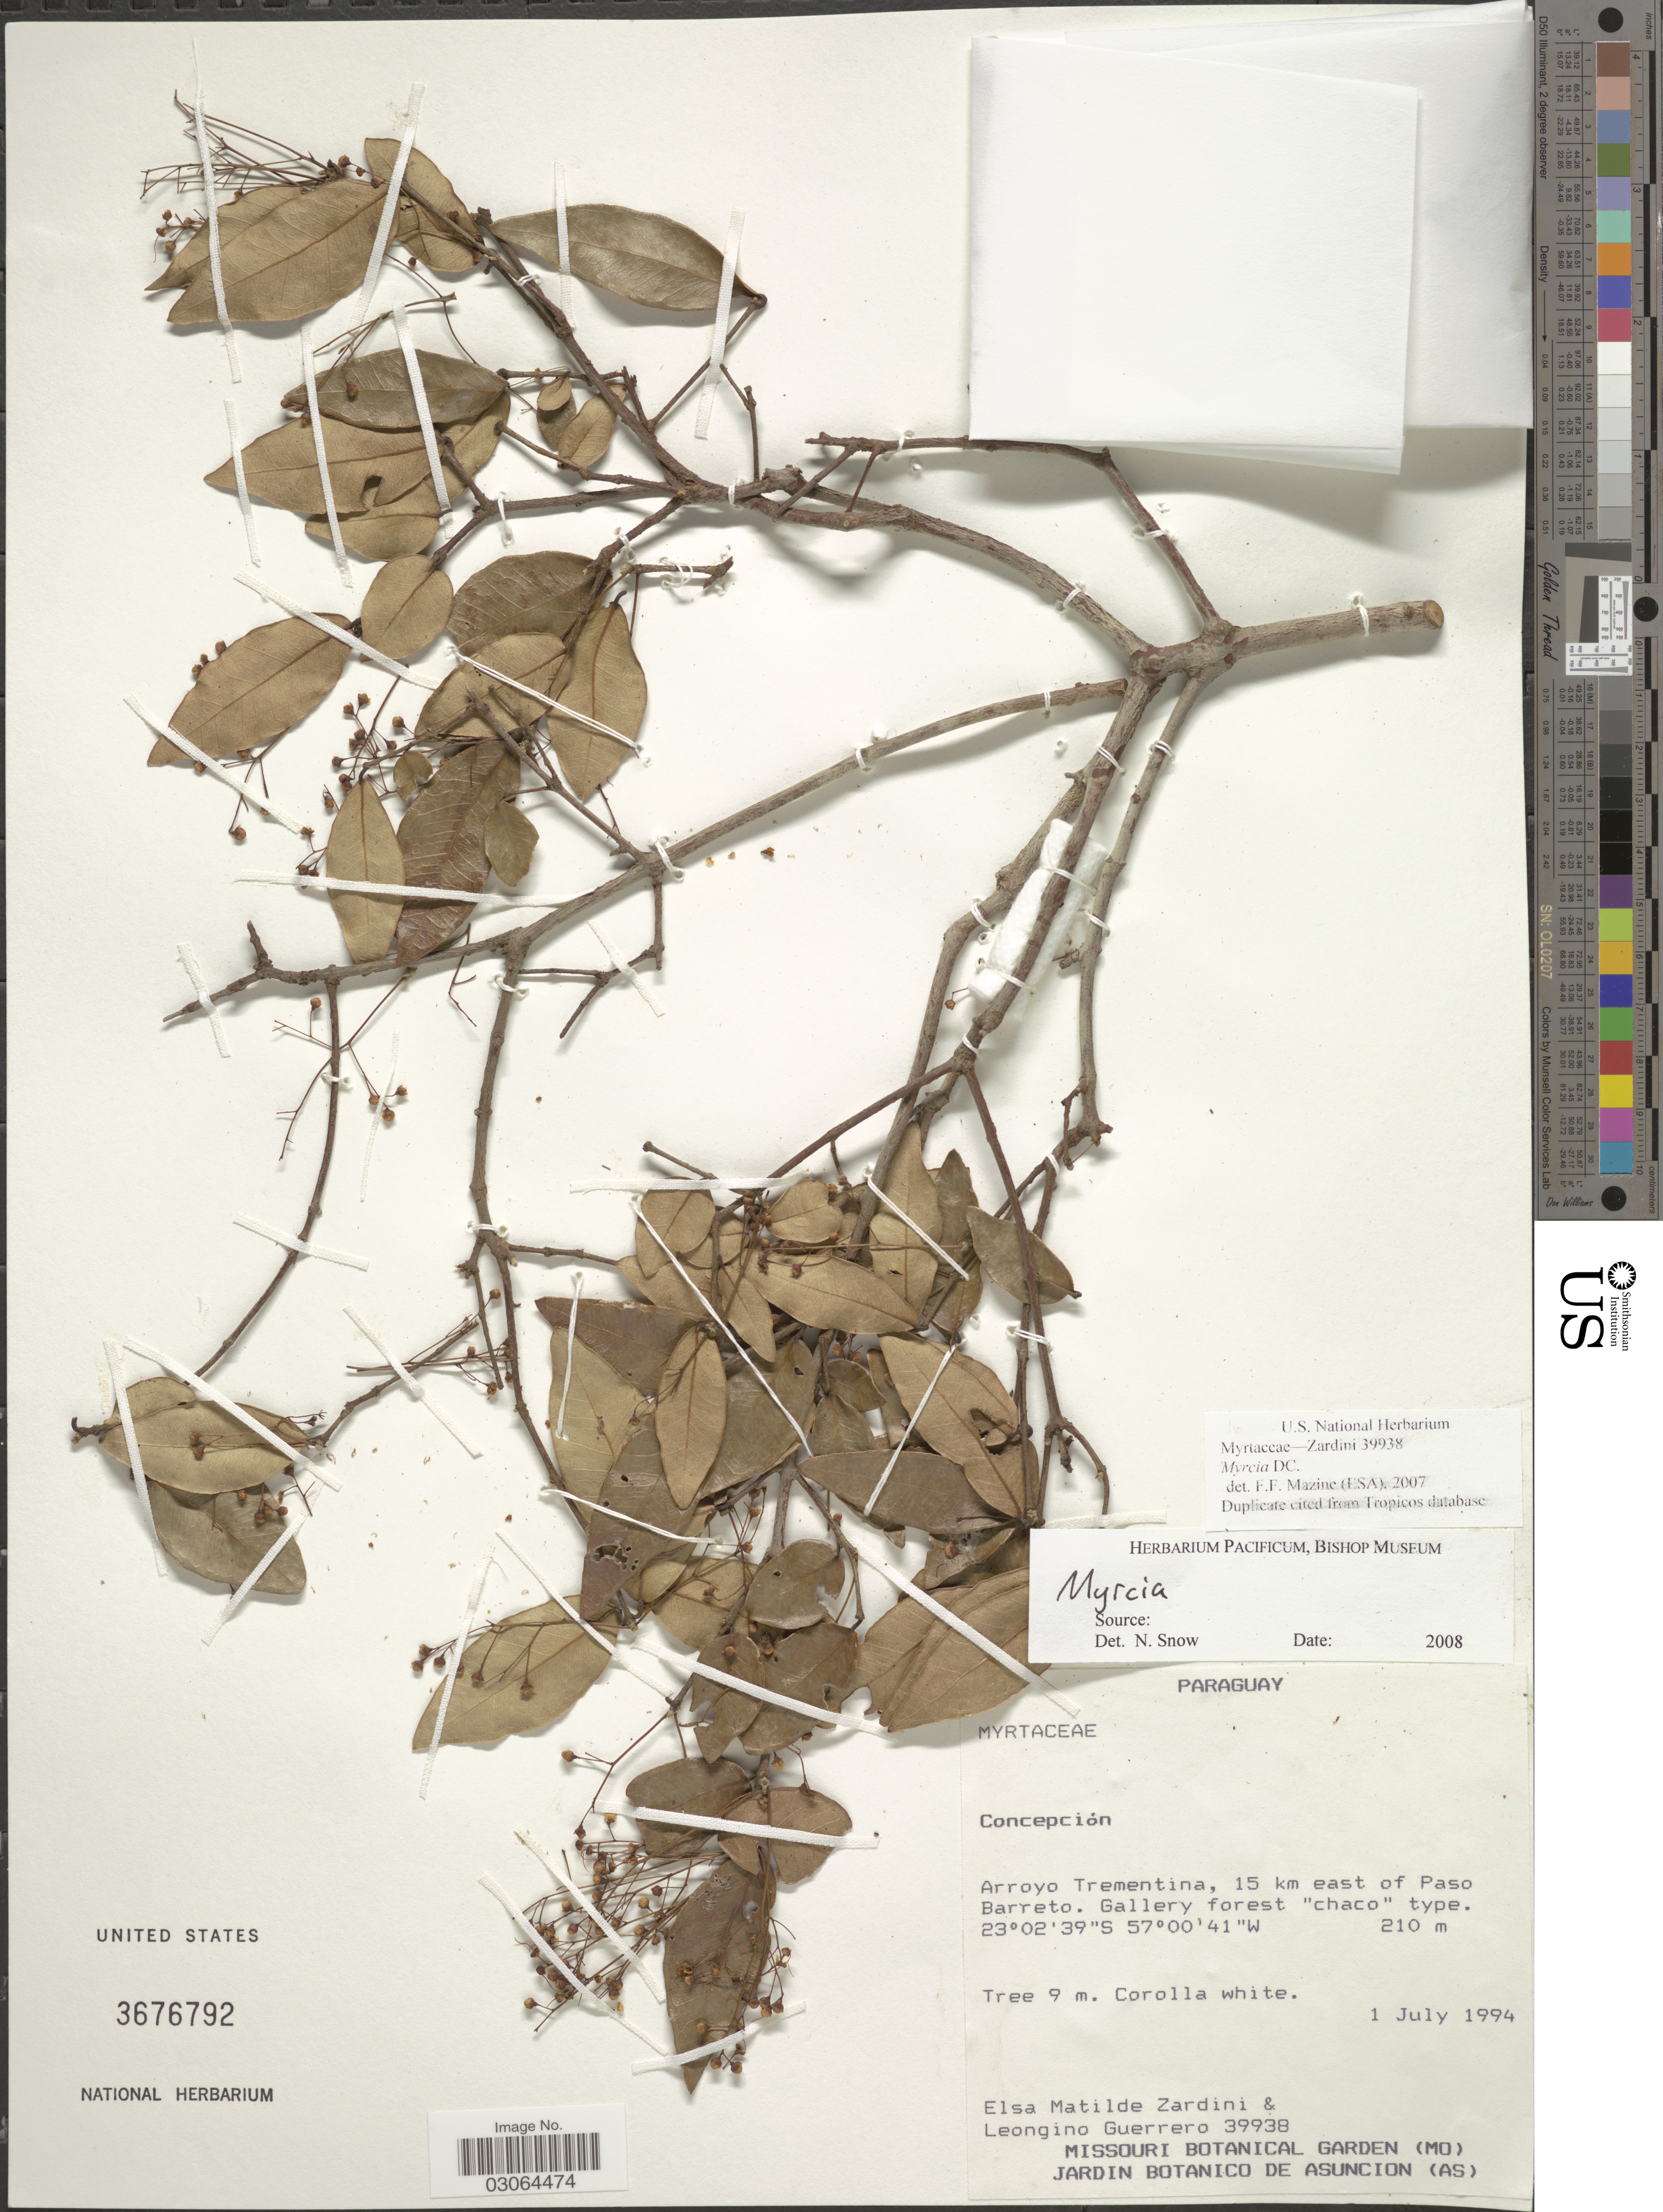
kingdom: Plantae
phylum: Tracheophyta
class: Magnoliopsida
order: Myrtales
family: Myrtaceae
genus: Myrcia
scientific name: Myrcia sp.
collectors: E. M. Zardini & L. Guerrero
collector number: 39938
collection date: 1994-07-01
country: Paraguay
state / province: Concepcion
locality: Arroyo Trementina, 15 km east of Paso Barreto.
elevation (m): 210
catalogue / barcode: US 3676792